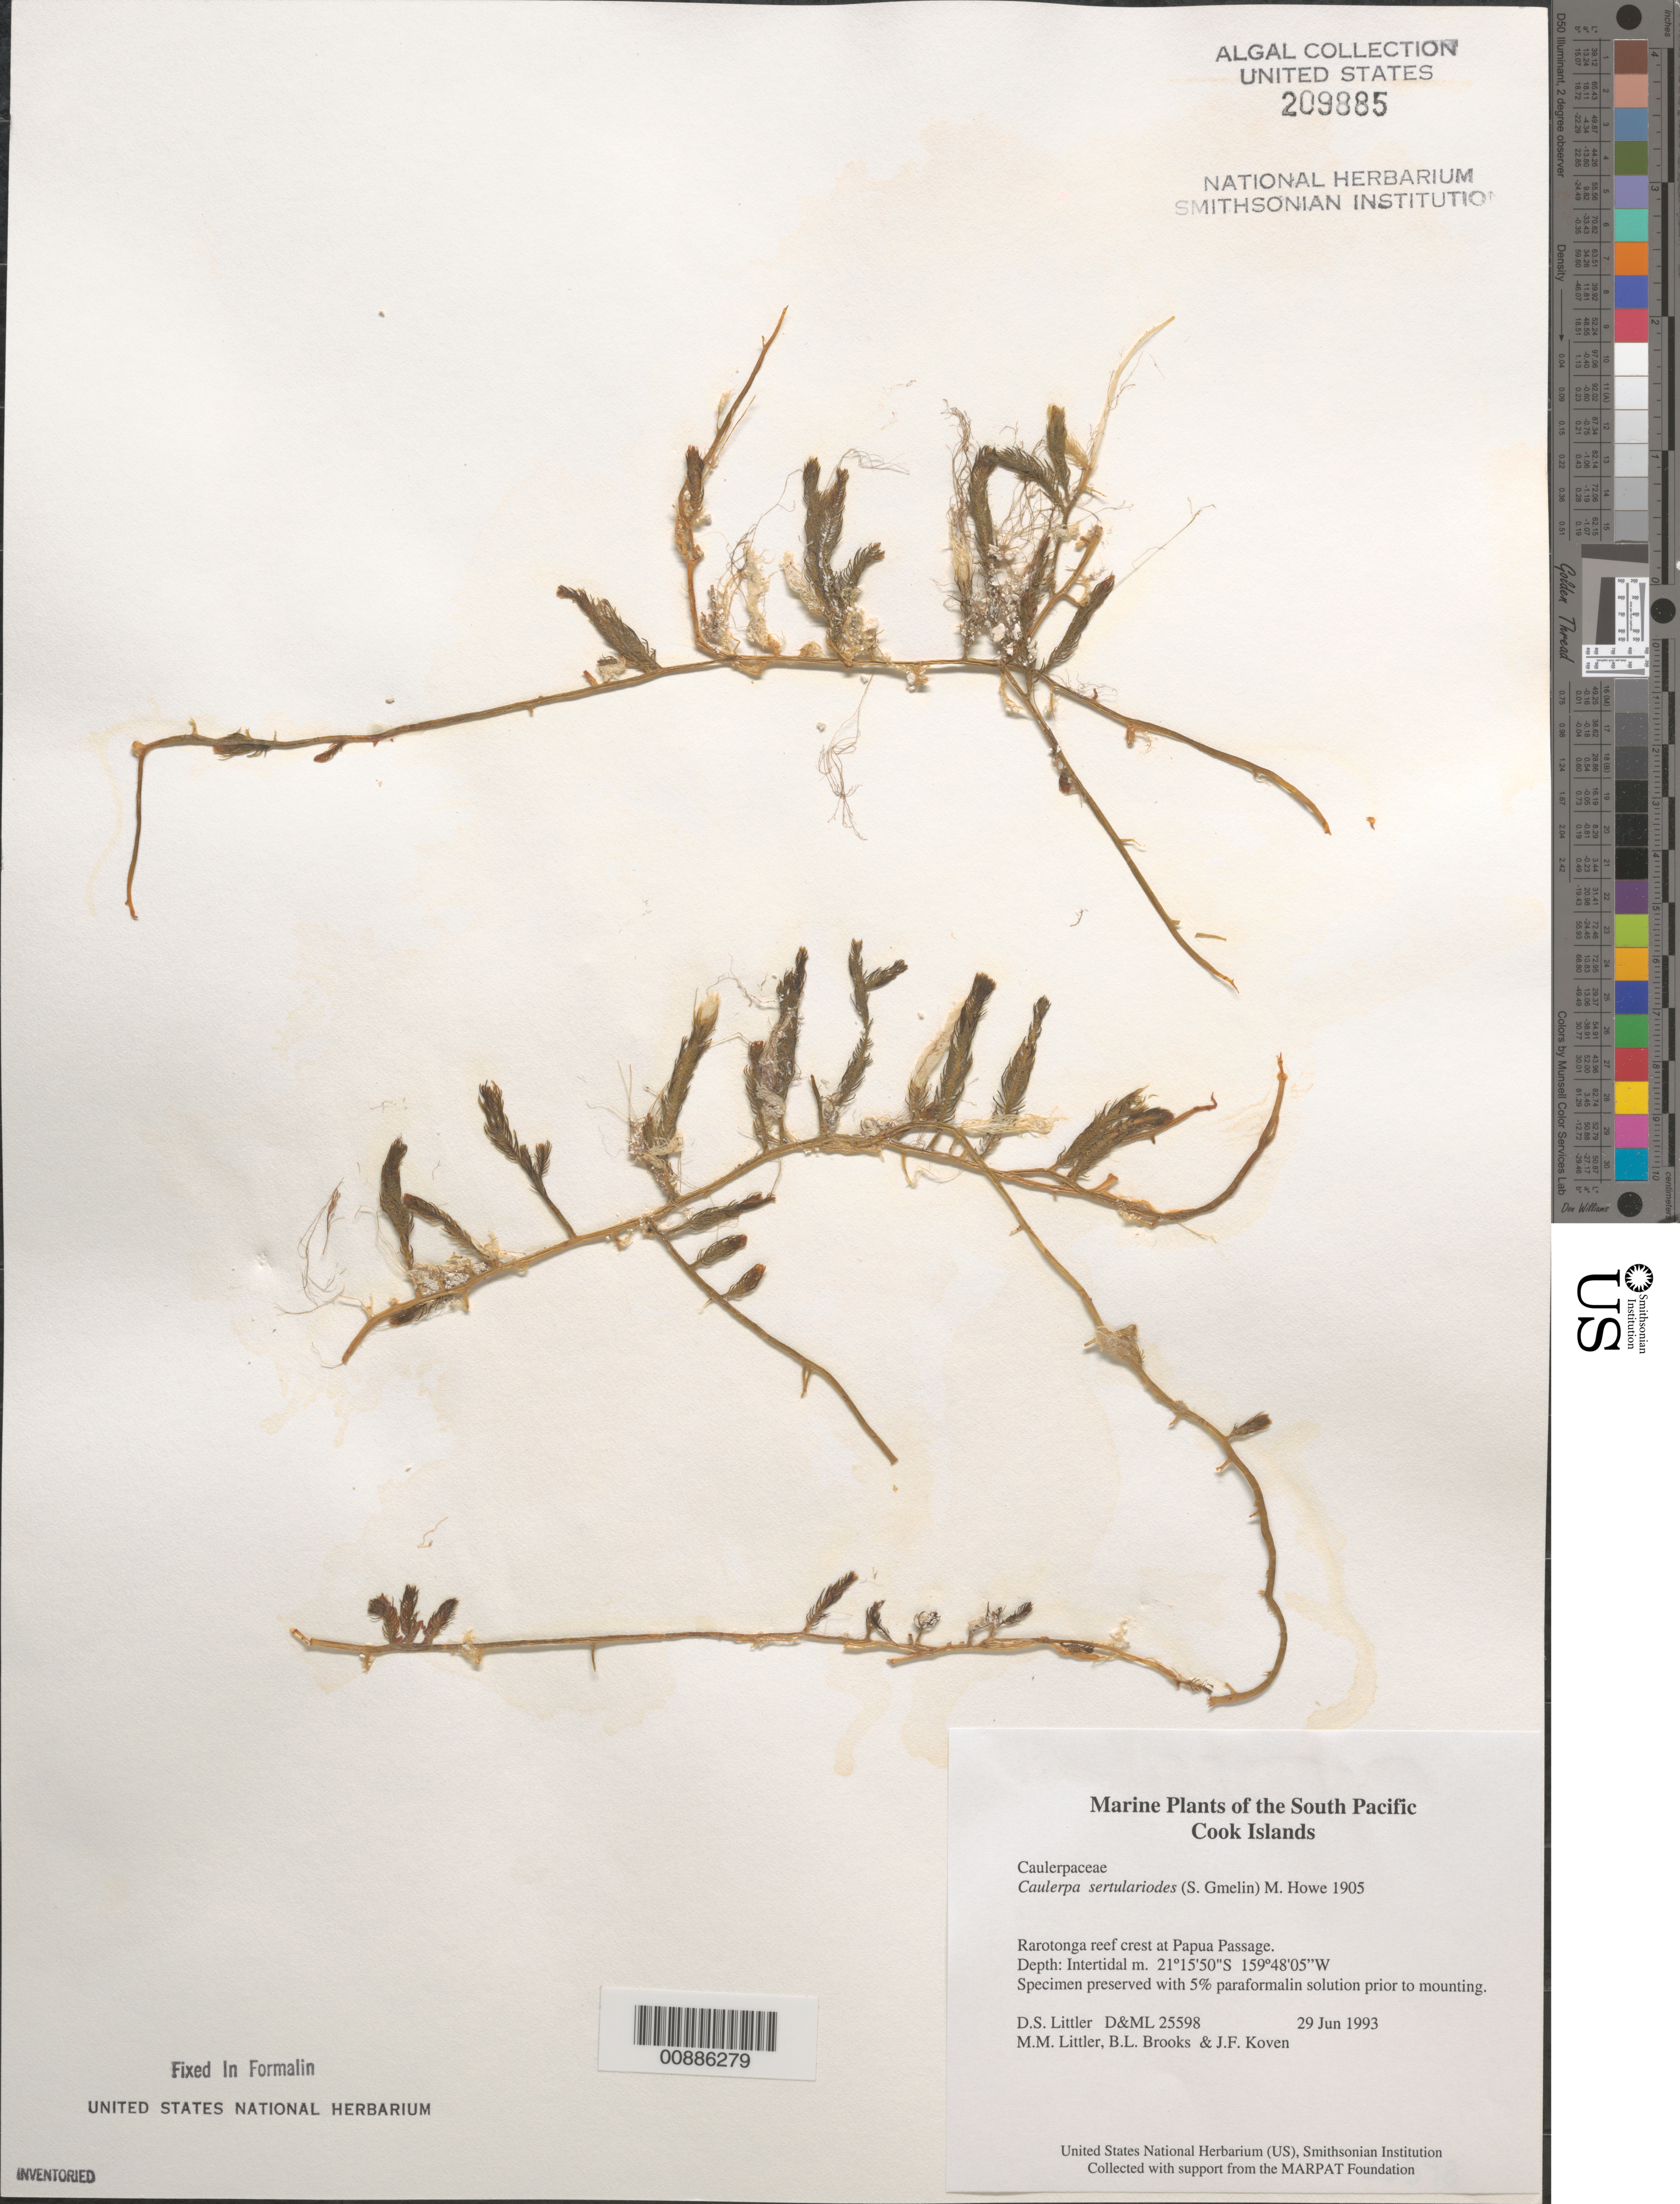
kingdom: Plantae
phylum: Chlorophyta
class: Ulvophyceae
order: Bryopsidales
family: Caulerpaceae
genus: Caulerpa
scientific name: Caulerpa sertularioides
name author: (S.G. Gmel.) M. Howe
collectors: D. S. Littler, M. M. Littler, B. Brooks & J. Koven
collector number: D&ML 25598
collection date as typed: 29 Jun 1993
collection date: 1993-06-29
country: Cook Islands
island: Rarotonga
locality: Rarotonga reef crest at Papua Passage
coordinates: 21 15'50"S, 159 48'05"W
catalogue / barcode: US 209885